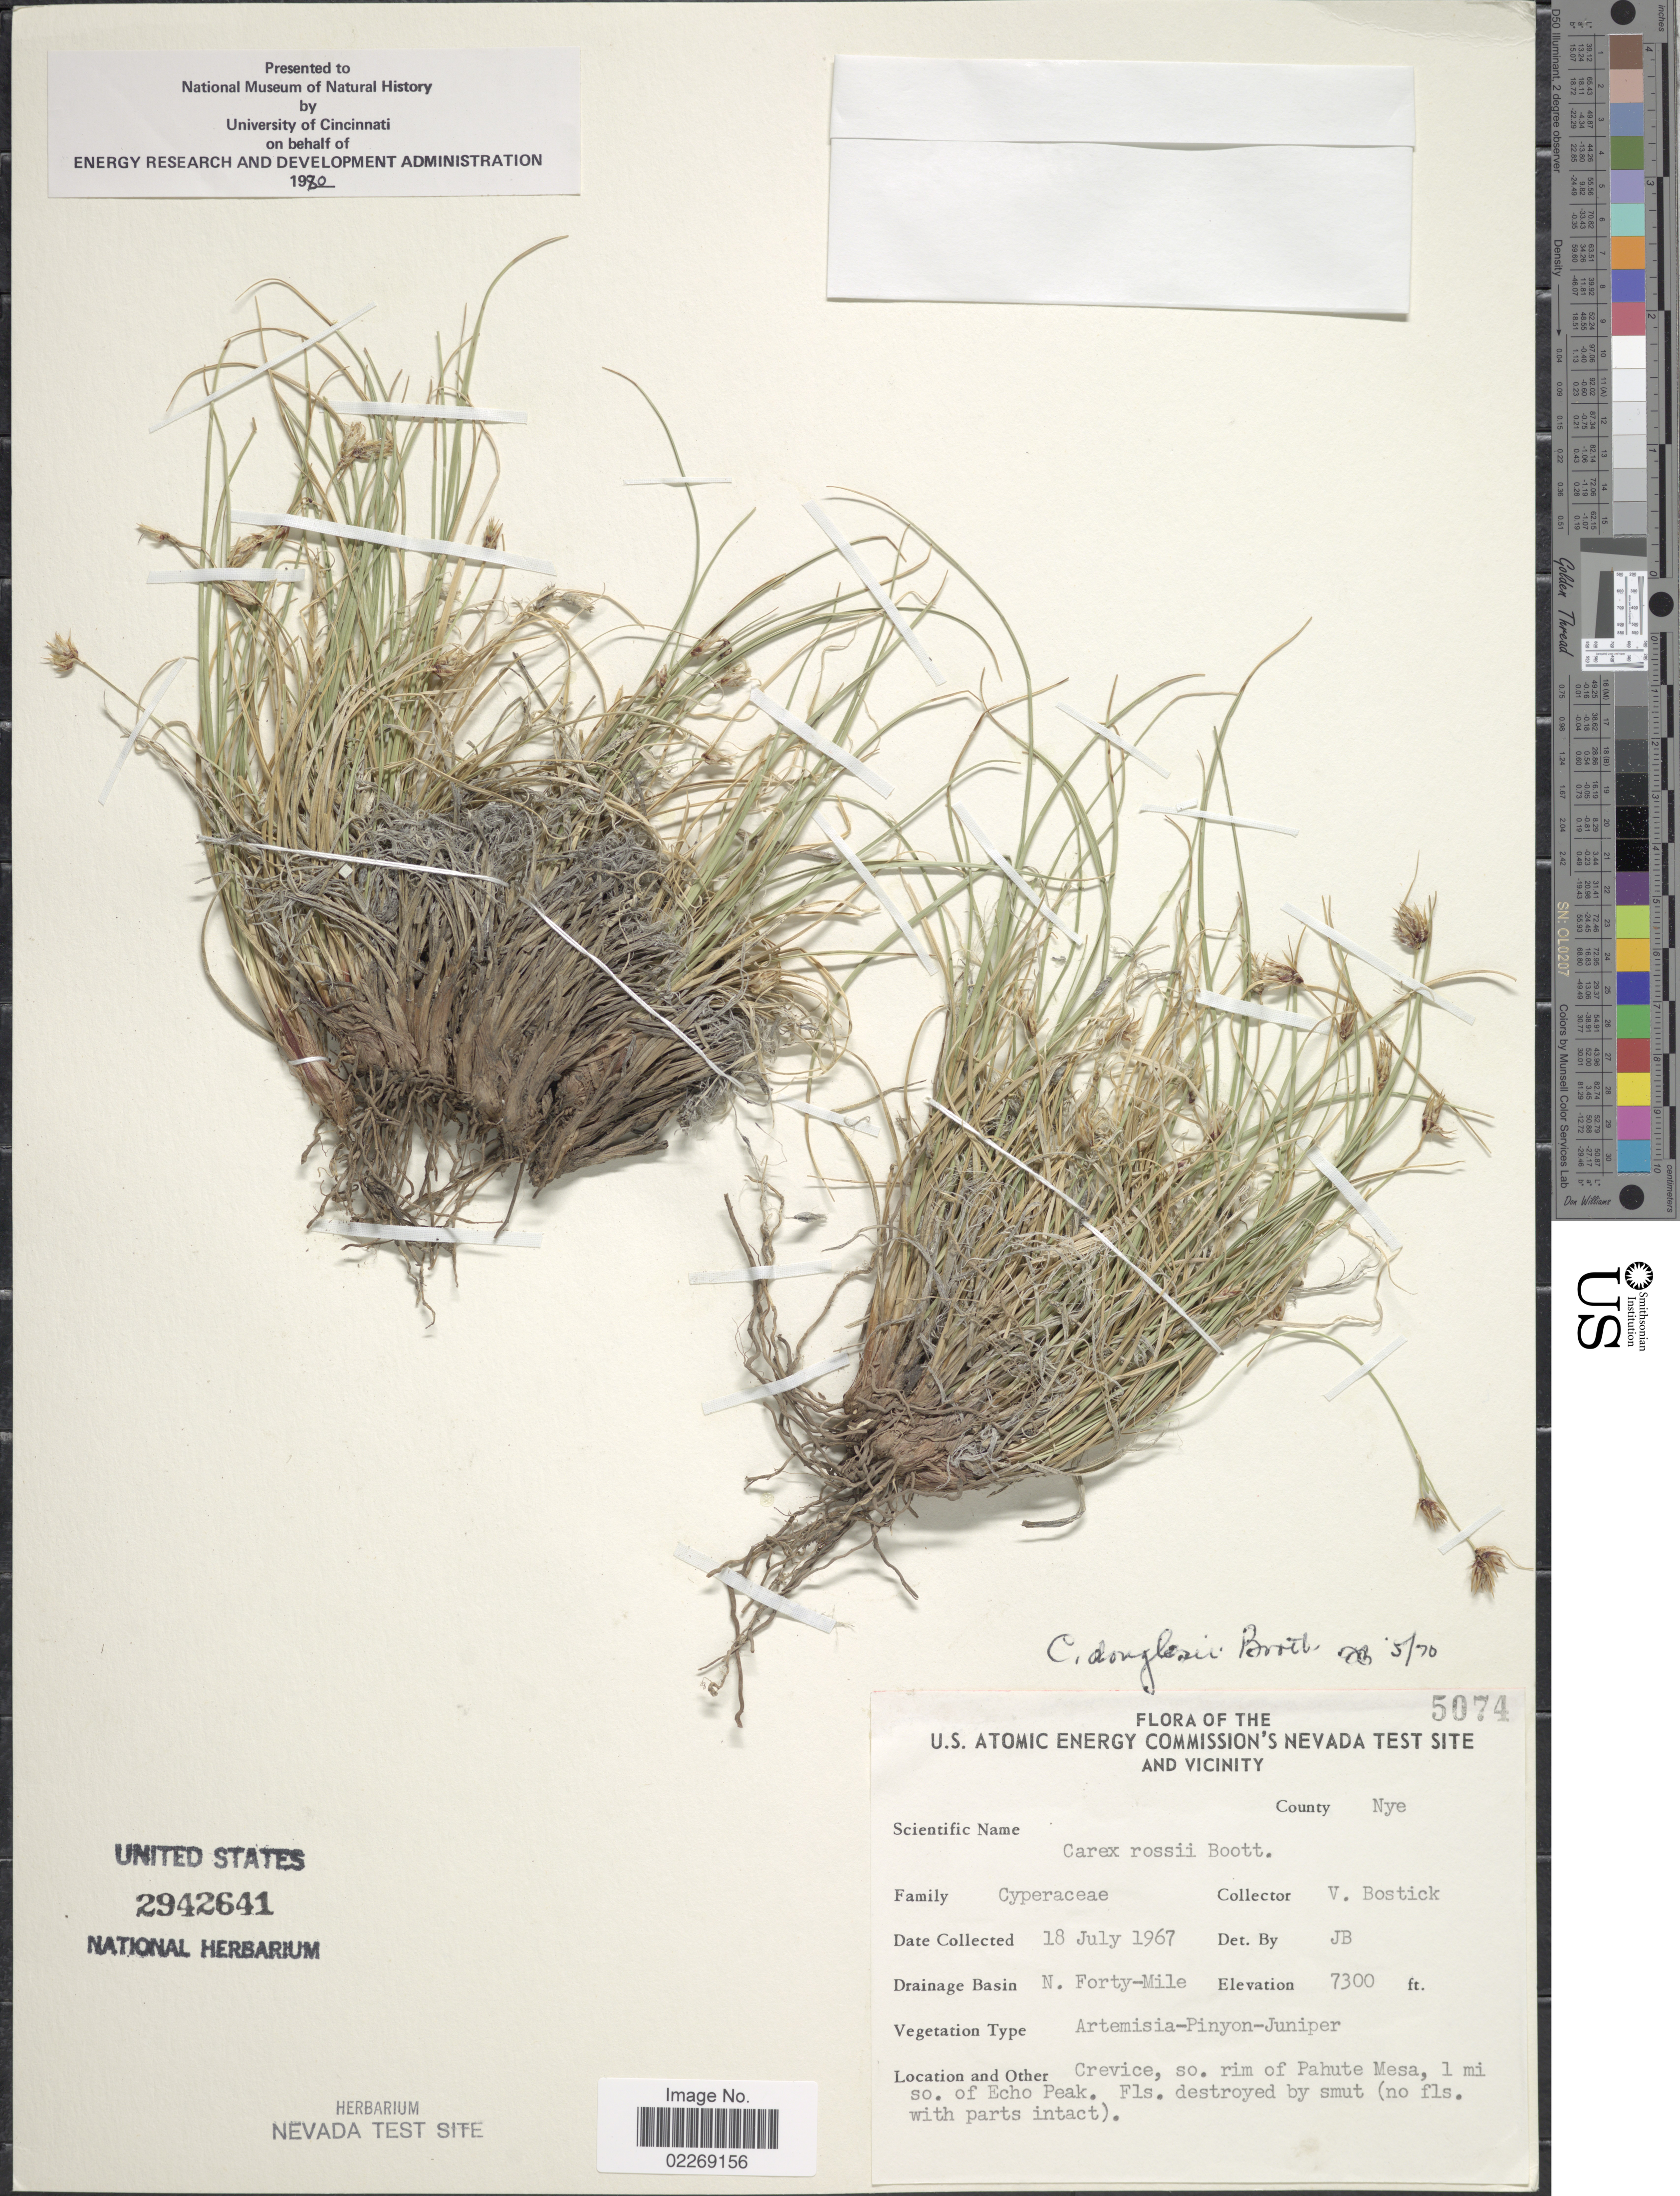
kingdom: Plantae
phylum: Tracheophyta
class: Liliopsida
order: Poales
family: Cyperaceae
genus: Carex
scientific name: Carex douglasii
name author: Boott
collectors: V. Bostick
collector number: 5074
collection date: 1967-07-18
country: United States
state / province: Nevada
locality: U.S. Atomic Energy Commission's Nevada Test Site and vicinity. County Nye. Drainage Basin N. Forty-Mile. so. rim of Pahute Mesa, 1 mi so. of Echo Peak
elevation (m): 2225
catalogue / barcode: US 2942641